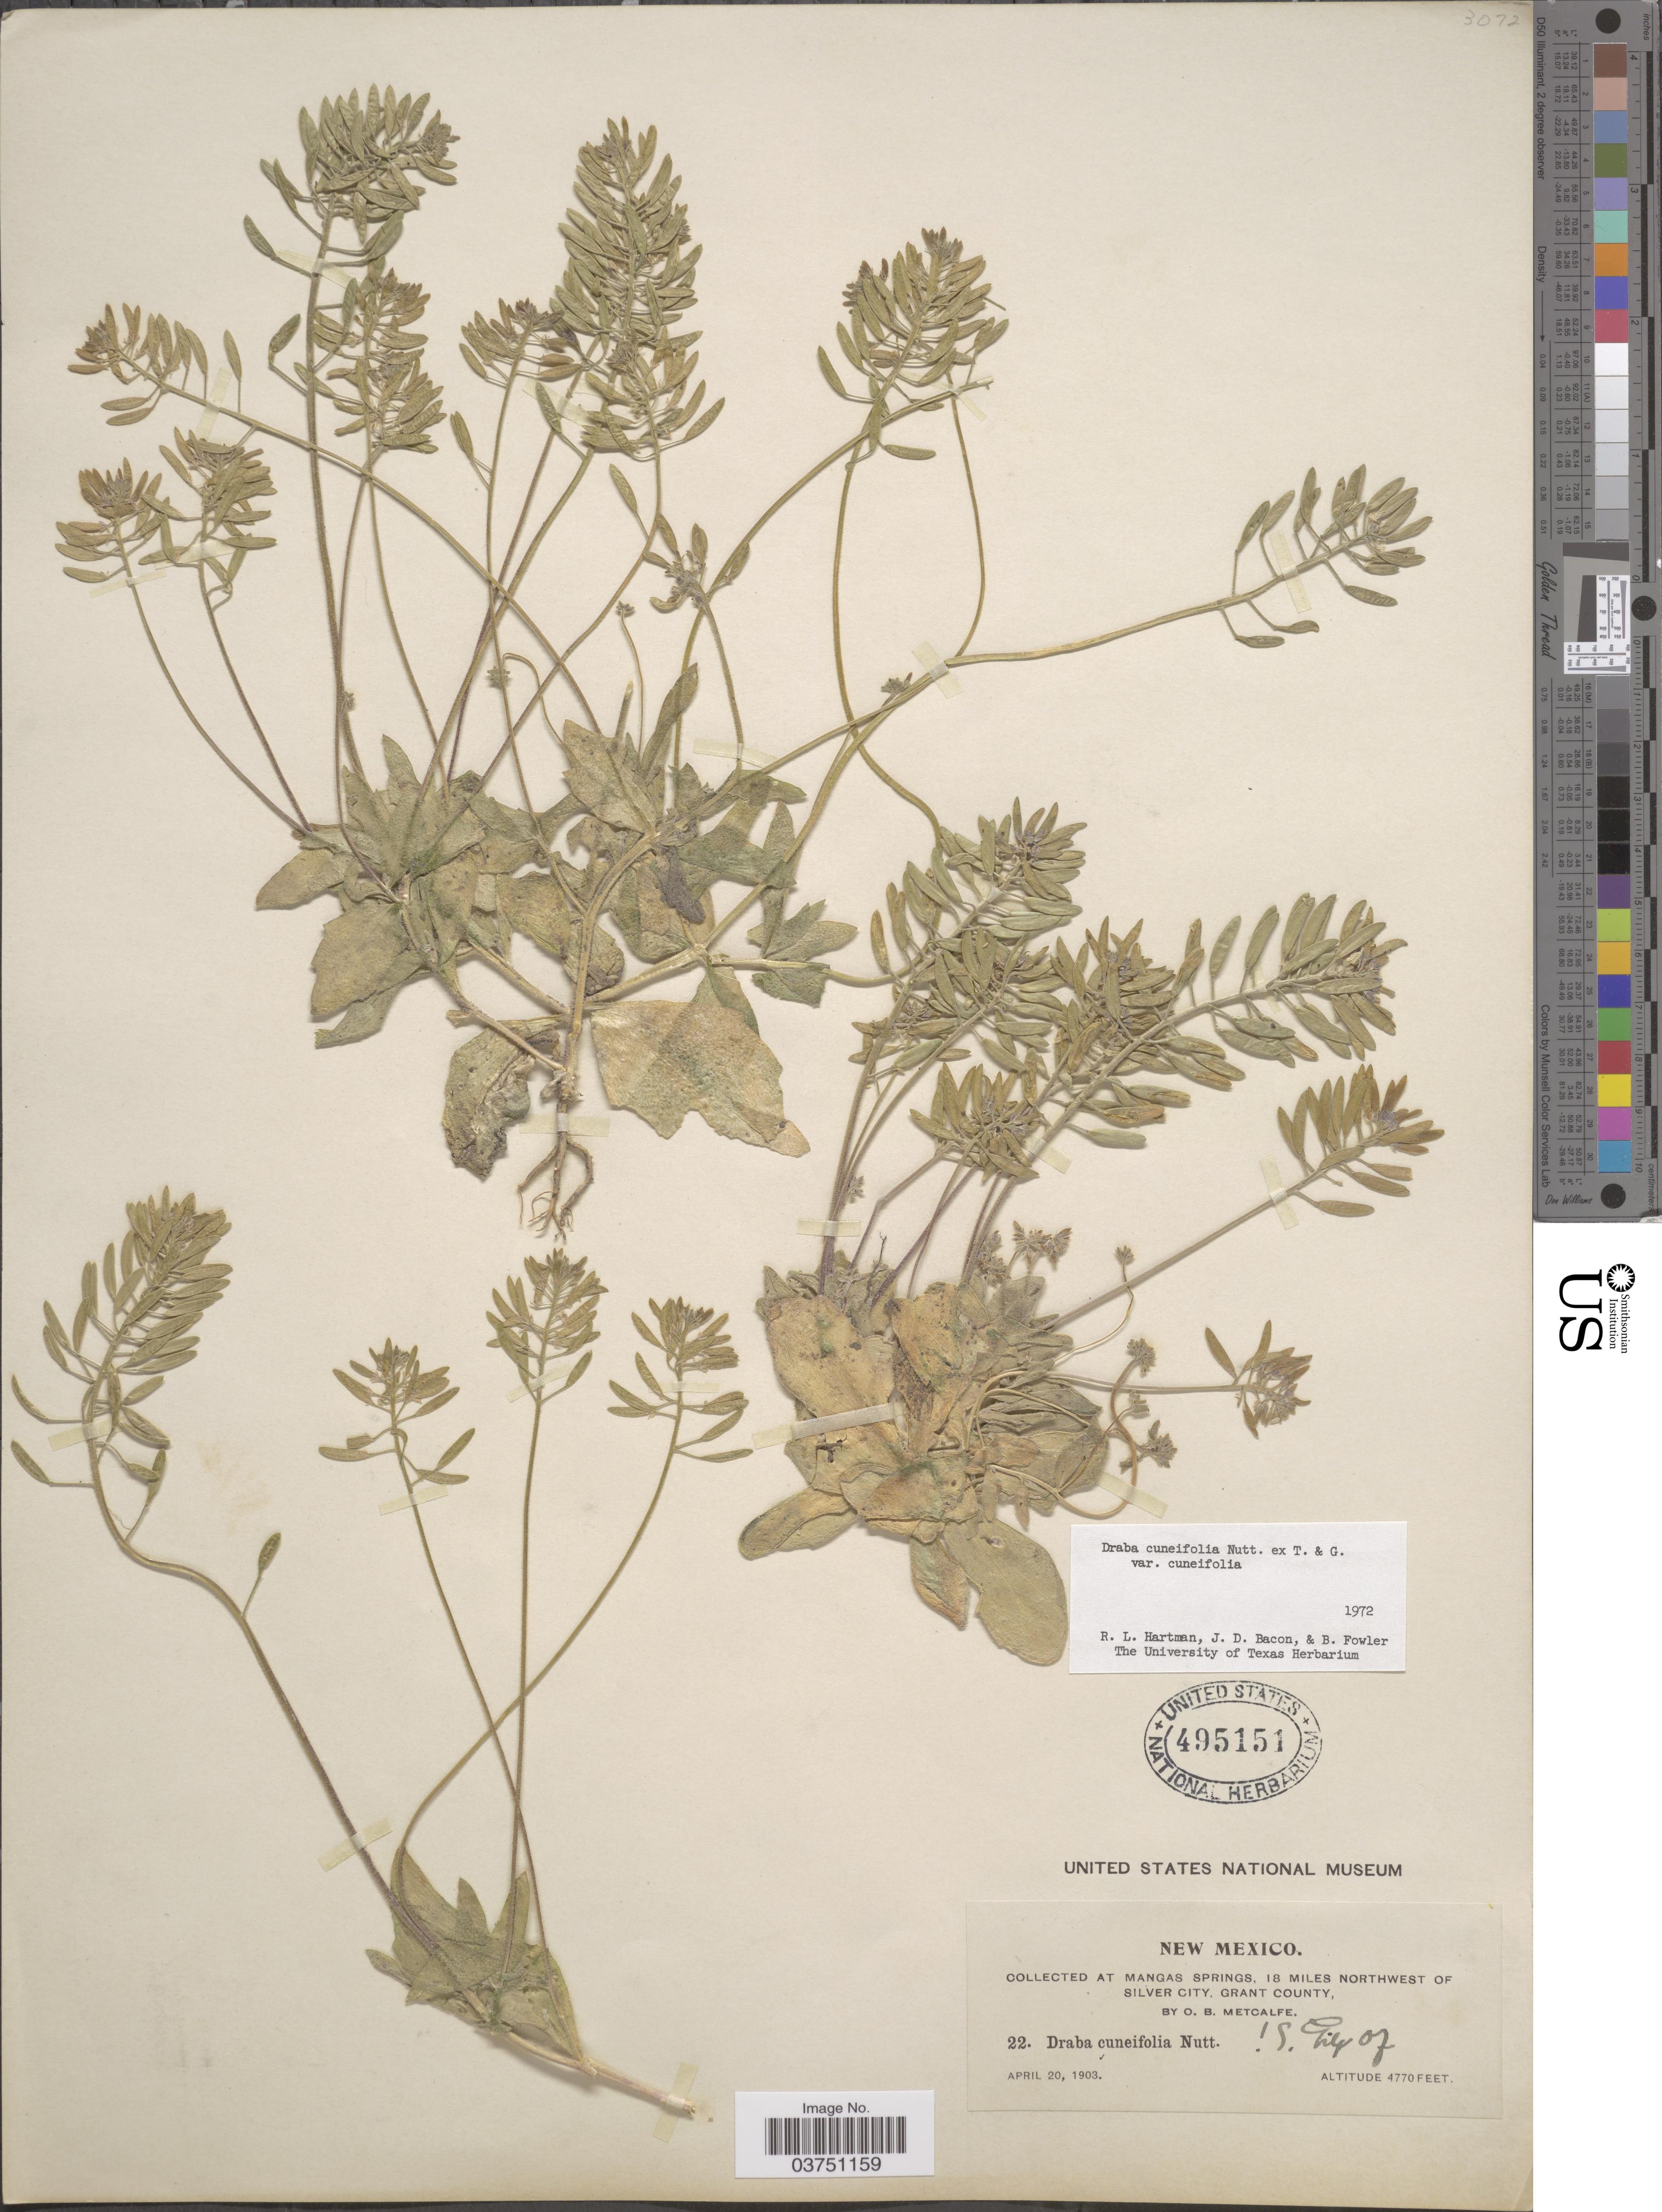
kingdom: Plantae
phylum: Tracheophyta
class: Magnoliopsida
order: Brassicales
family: Brassicaceae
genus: Draba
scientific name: Draba cuneifolia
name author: Nutt.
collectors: O. B. Metcalfe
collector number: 22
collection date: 1903-04-20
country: United States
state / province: New Mexico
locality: Mangas Springs, 18 miles Northwest of Silver City, Grant County.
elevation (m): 1454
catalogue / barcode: US 495151